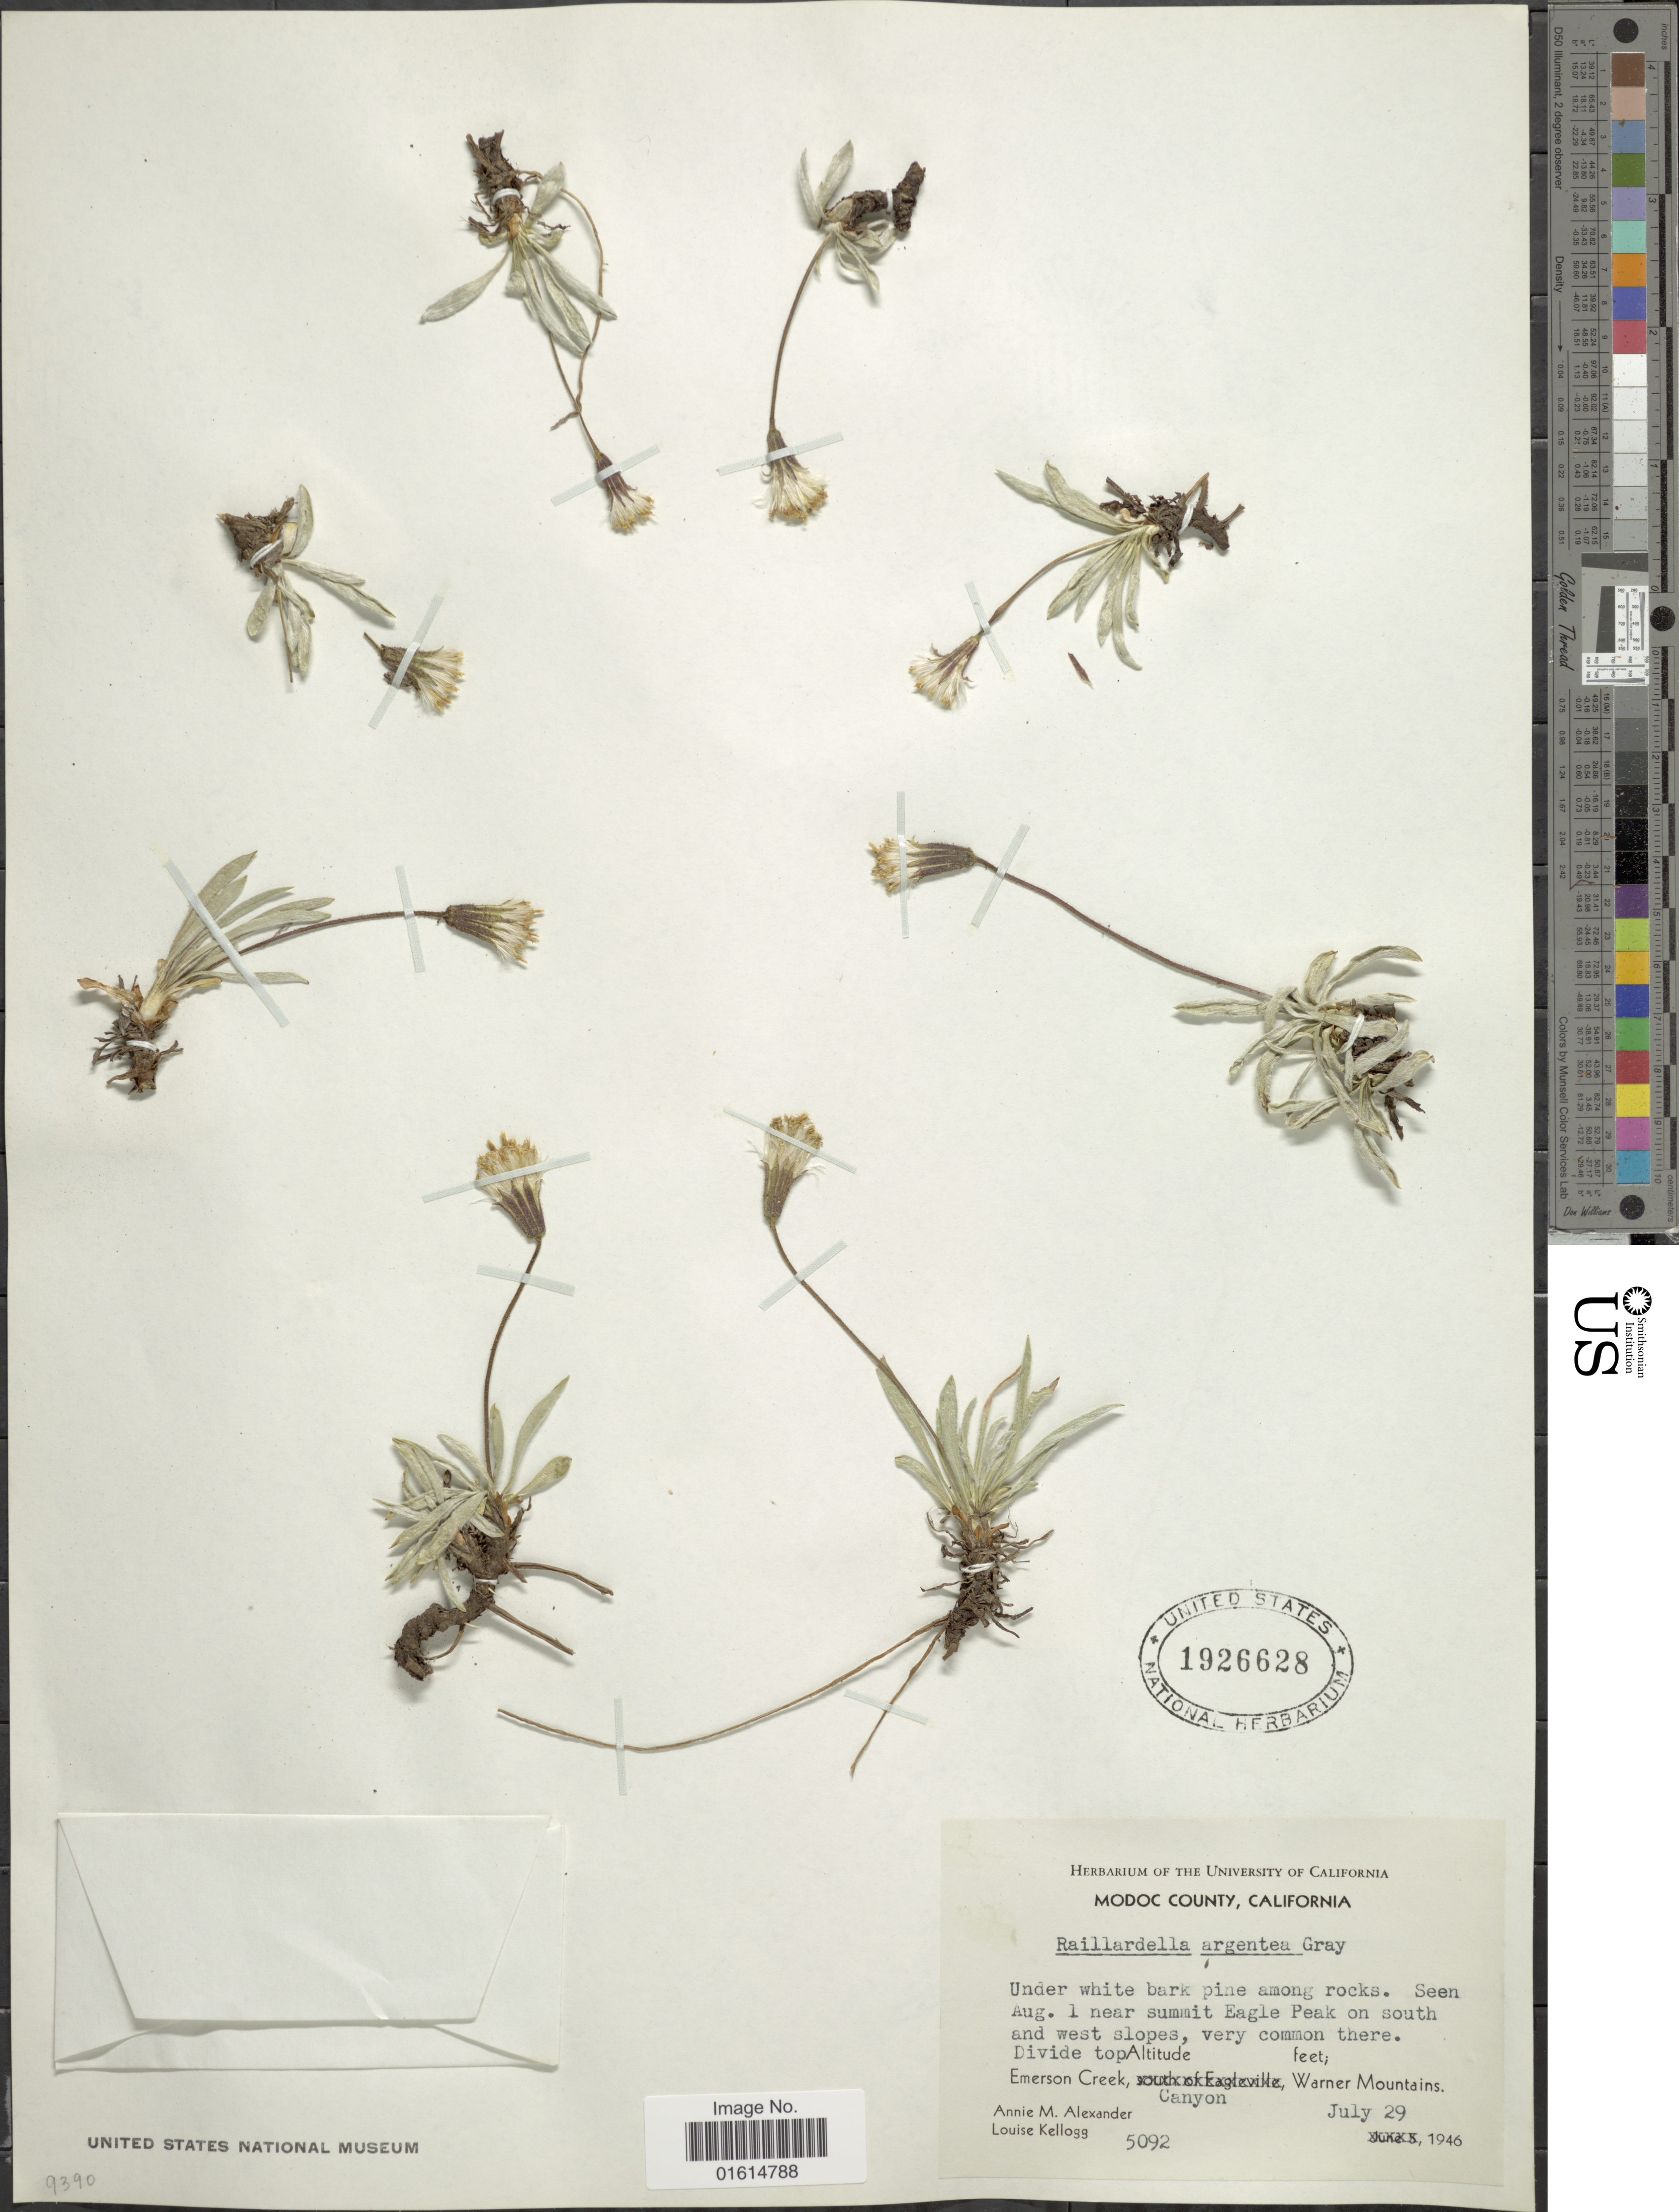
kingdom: Plantae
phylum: Tracheophyta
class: Magnoliopsida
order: Asterales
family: Asteraceae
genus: Raillardella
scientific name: Raillardella argentea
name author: A. Gray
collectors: A. M. Alexander & L. Kellogg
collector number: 5092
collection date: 1946-07-29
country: United States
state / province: California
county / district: Modoc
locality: Modoc County, near Summit Eagle Peak on south and west slopes, Divide top, Emerson Creek, Canyon, Warner Mountains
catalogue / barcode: US 1926628